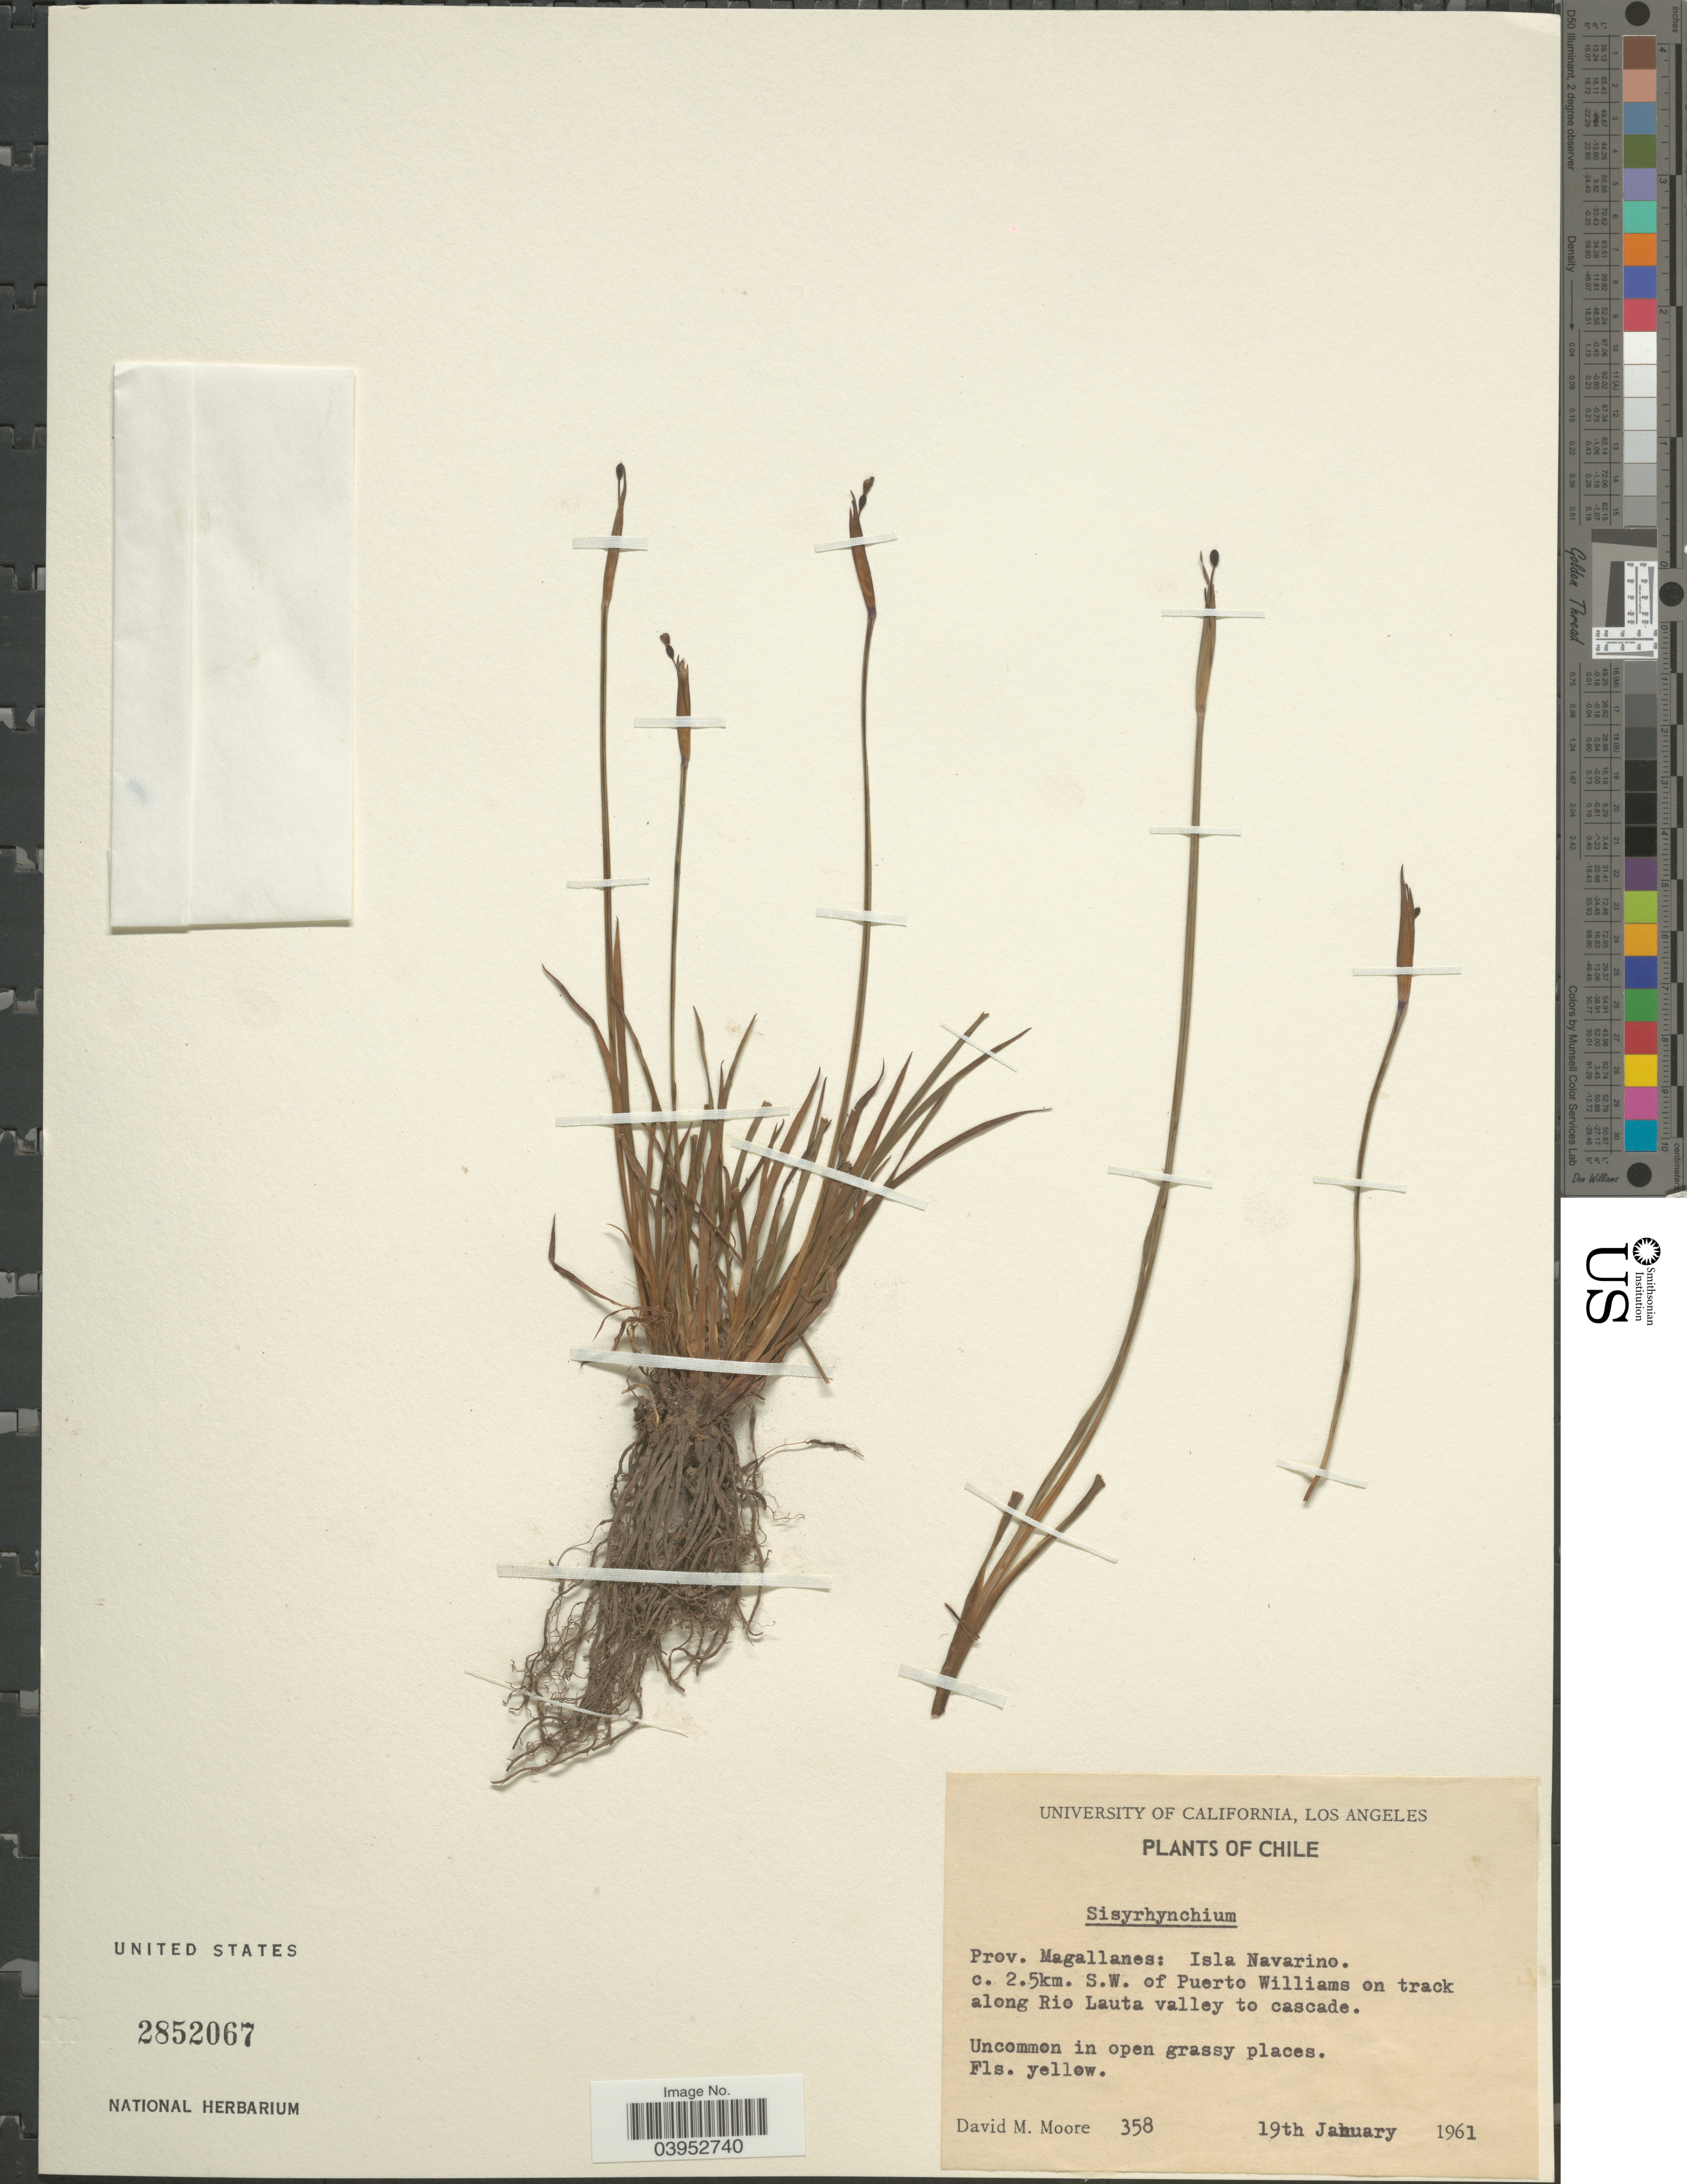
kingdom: Plantae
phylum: Tracheophyta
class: Liliopsida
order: Asparagales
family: Iridaceae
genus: Sisyrinchium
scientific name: Sisyrinchium sp.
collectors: D. Moore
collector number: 358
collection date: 1961-01-19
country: Chile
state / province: Magallanes y de la Antártica Chilena (XII)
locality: Prov. Magallanes: Isla Navarino. c. 2.5km. S.W. of Puerto Williams on track along Rio Lauta valley to cascade.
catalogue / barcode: US 2852067